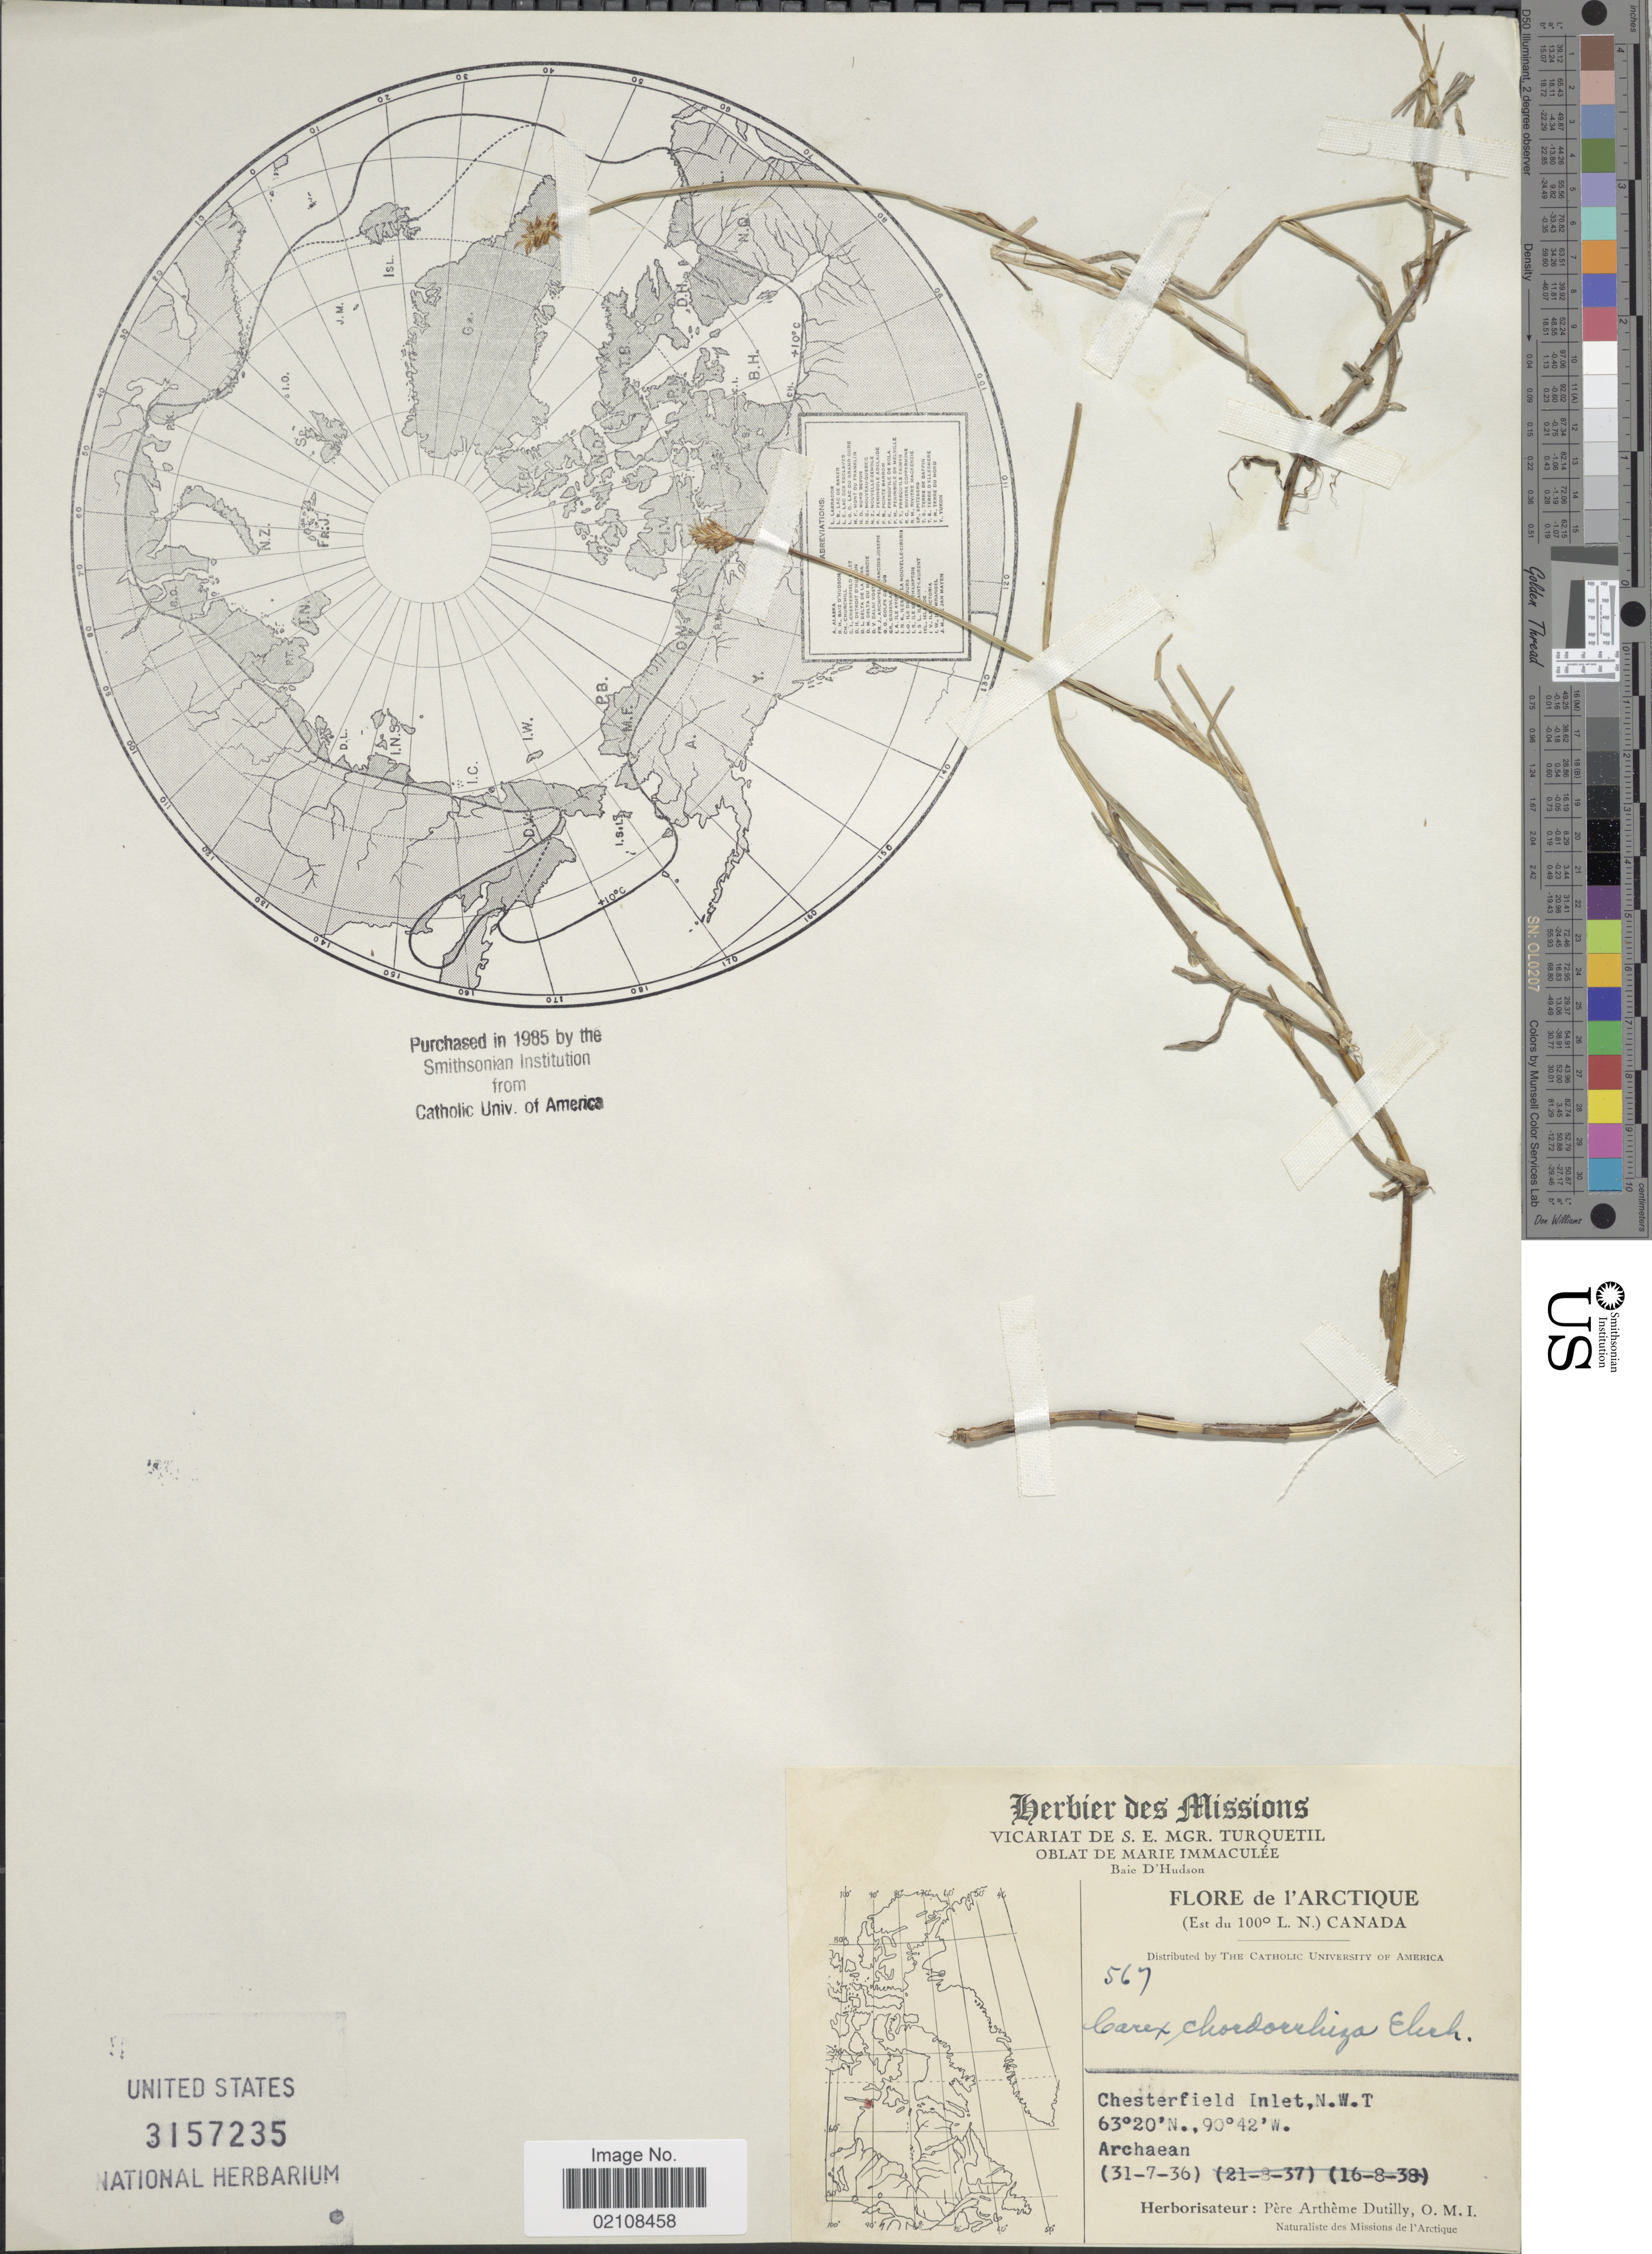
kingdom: Plantae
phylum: Tracheophyta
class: Liliopsida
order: Poales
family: Cyperaceae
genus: Carex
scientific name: Carex chordorrhiza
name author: L. f.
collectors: A. Dutilly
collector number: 567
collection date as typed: Transcribed d/m/y: 31/7/36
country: Canada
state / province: Northwest Territories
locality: L'Arctique. Chesterfield Inlet, N.W.T. Archaean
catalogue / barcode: US 3157235